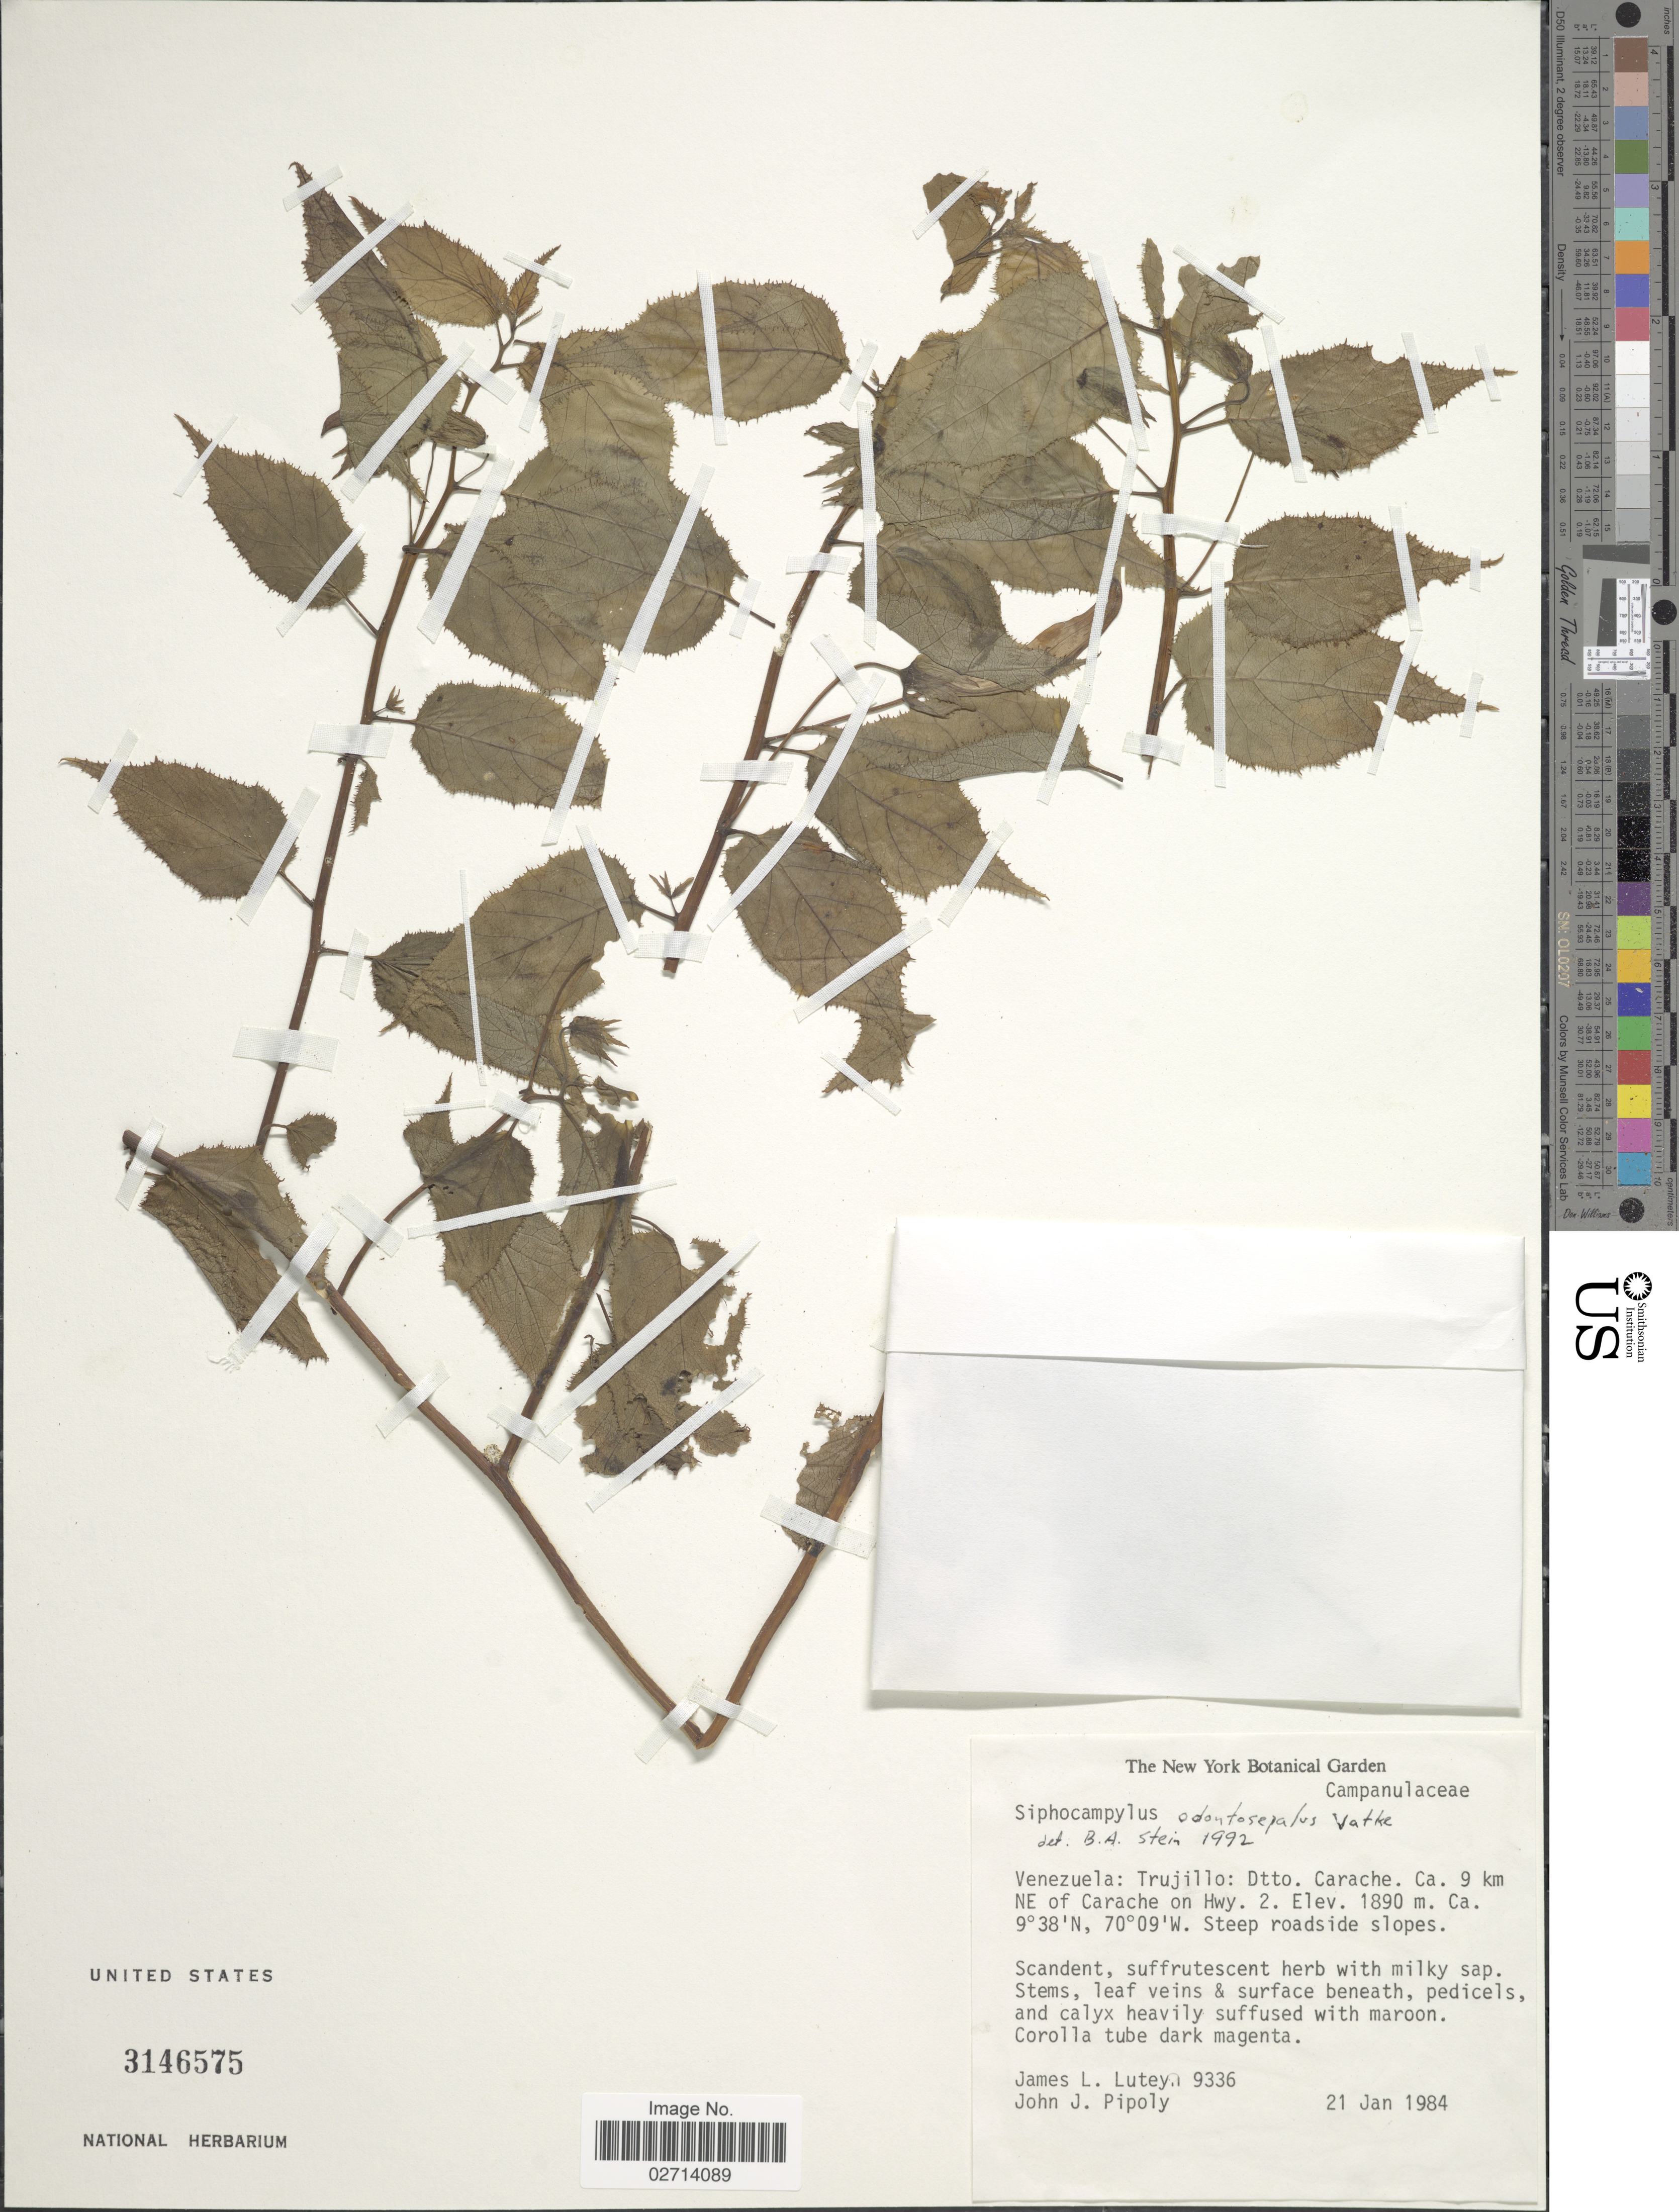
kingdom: Plantae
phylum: Tracheophyta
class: Magnoliopsida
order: Asterales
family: Campanulaceae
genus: Siphocampylus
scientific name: Siphocampylus odontosepalus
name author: Vatke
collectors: J. L. Luteyn & J. J. Pipoly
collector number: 9336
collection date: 1984-01-21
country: Venezuela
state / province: Trujillo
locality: Dtto. Carache, Ca. 9 km NE of Carache on Hwy. 2, steep roadside slopes.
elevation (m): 1890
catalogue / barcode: US 3146575